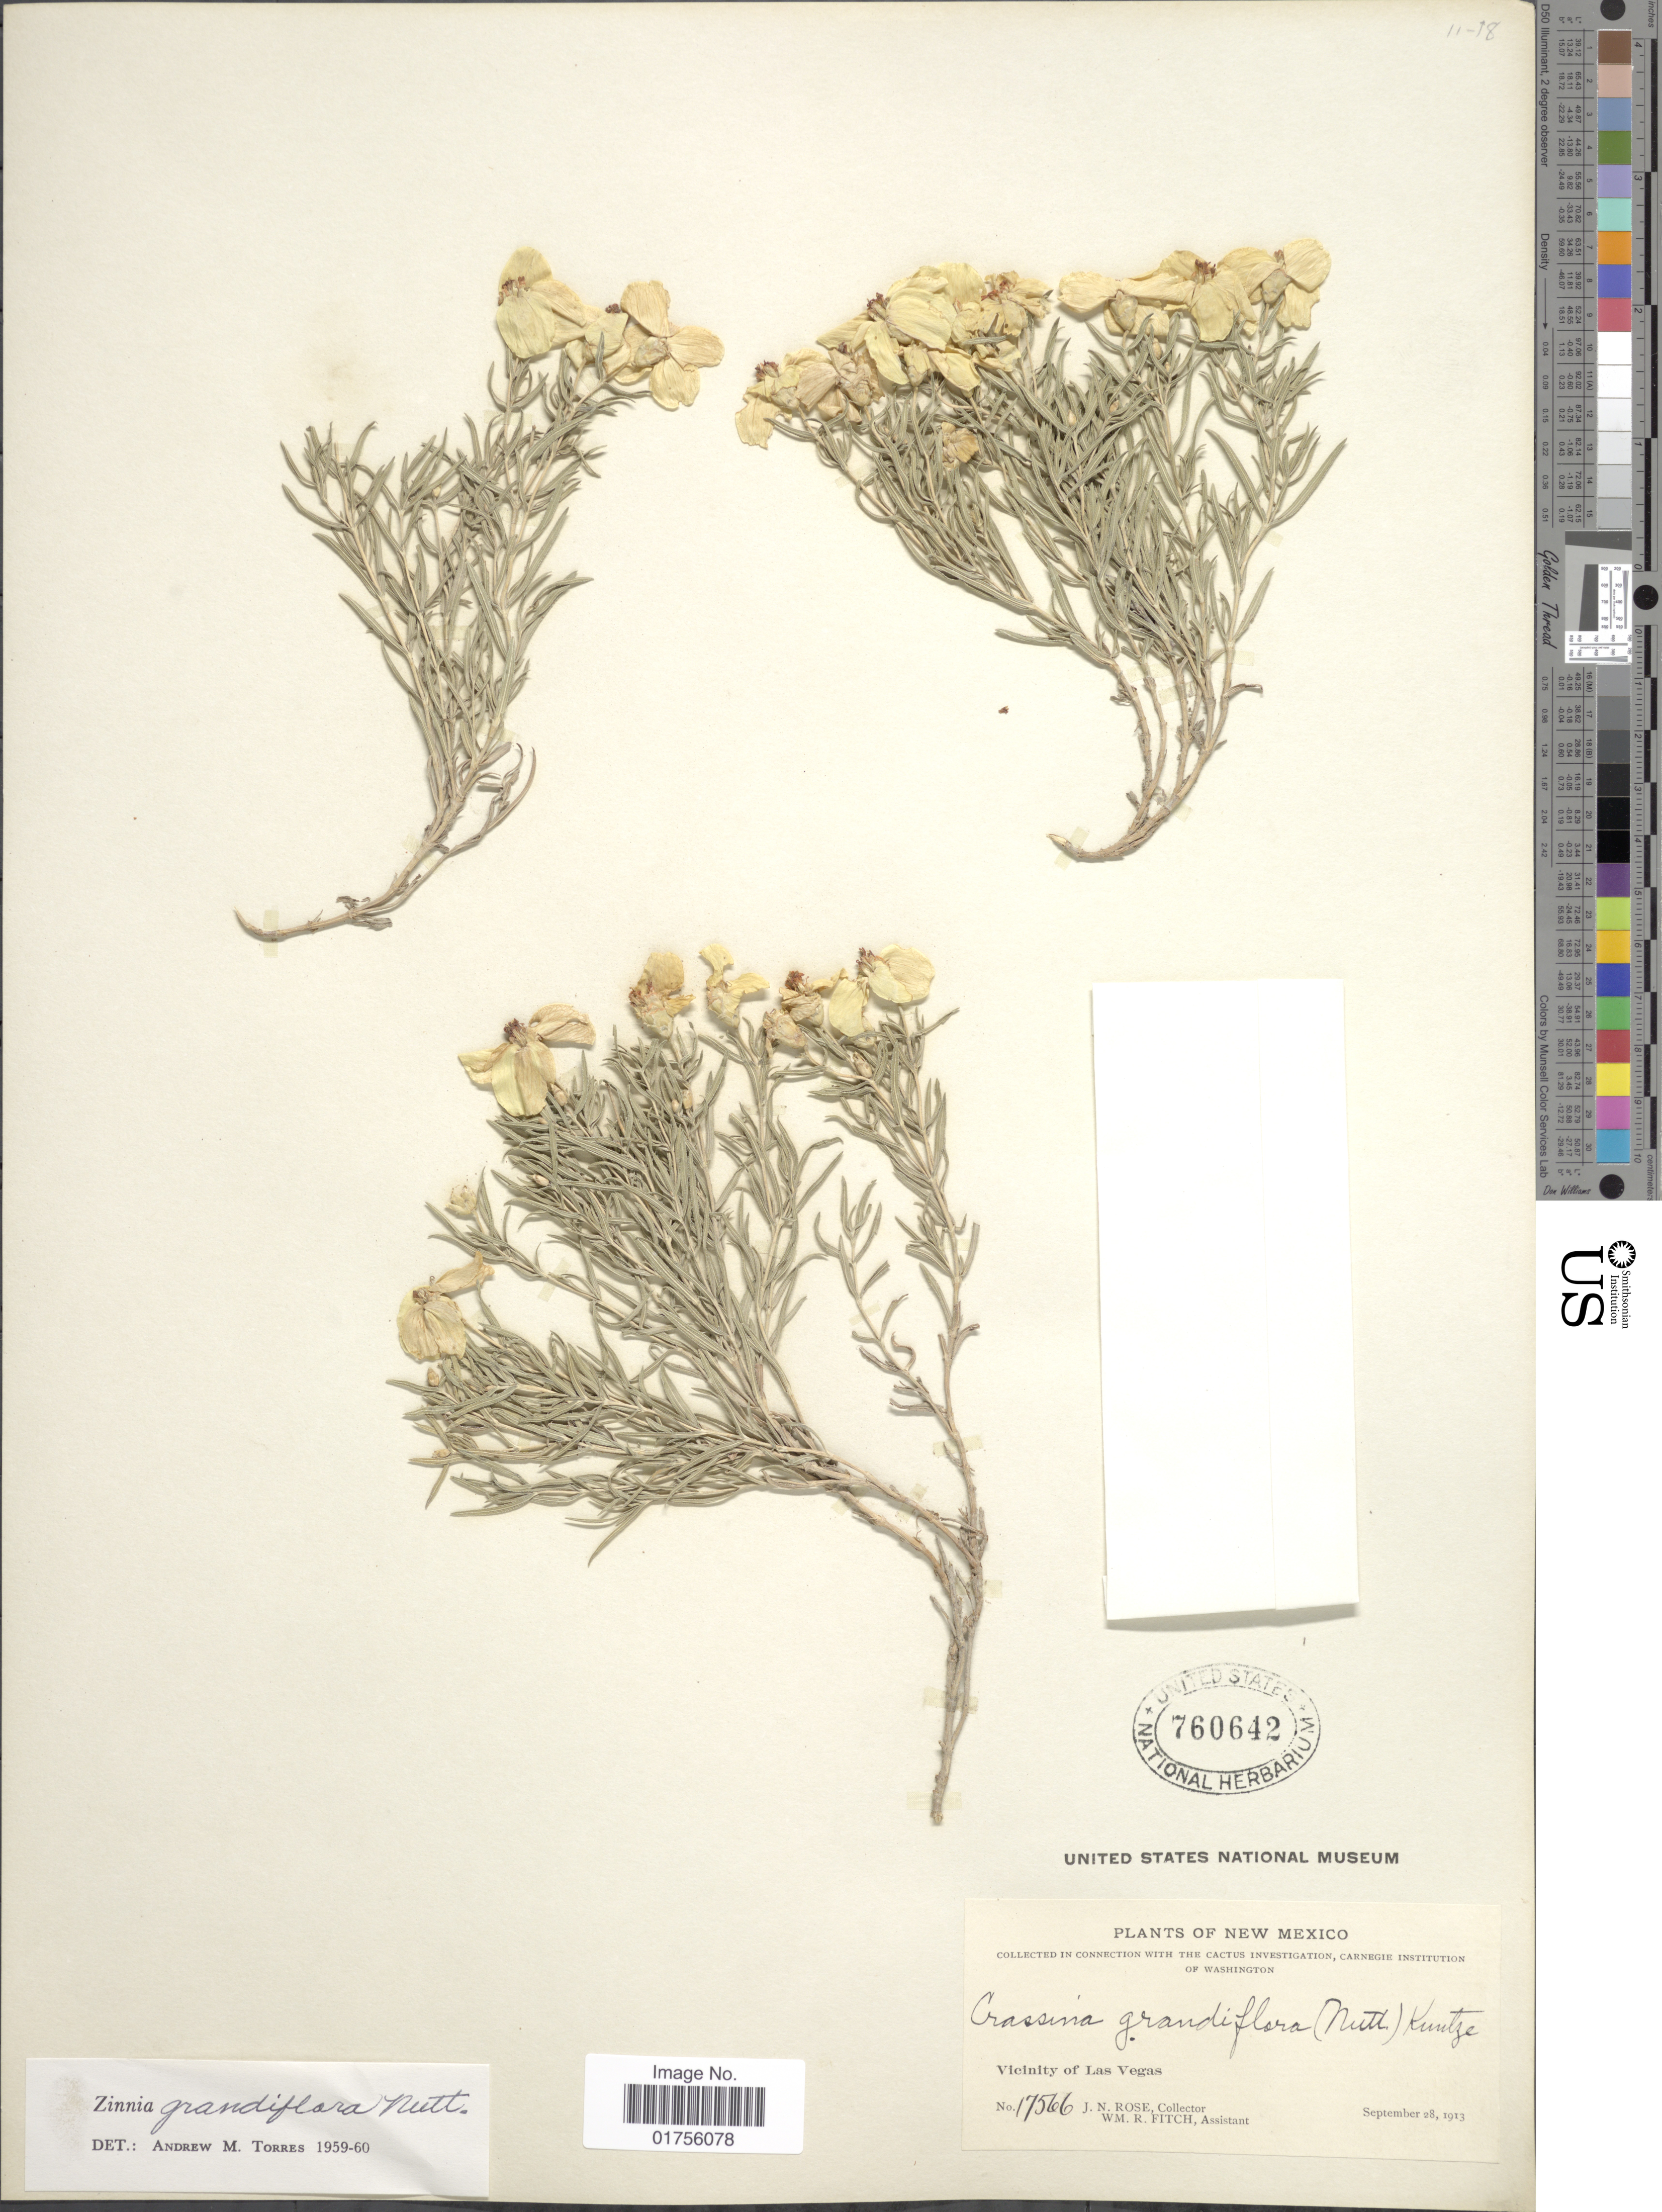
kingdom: Plantae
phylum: Tracheophyta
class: Magnoliopsida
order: Asterales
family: Asteraceae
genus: Zinnia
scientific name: Zinnia grandiflora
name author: Nutt.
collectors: J. N. Rose & W. R. Fitch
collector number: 17566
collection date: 1913-09-28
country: United States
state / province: New Mexico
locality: Vicinity of Las Vegas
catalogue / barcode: US 760642